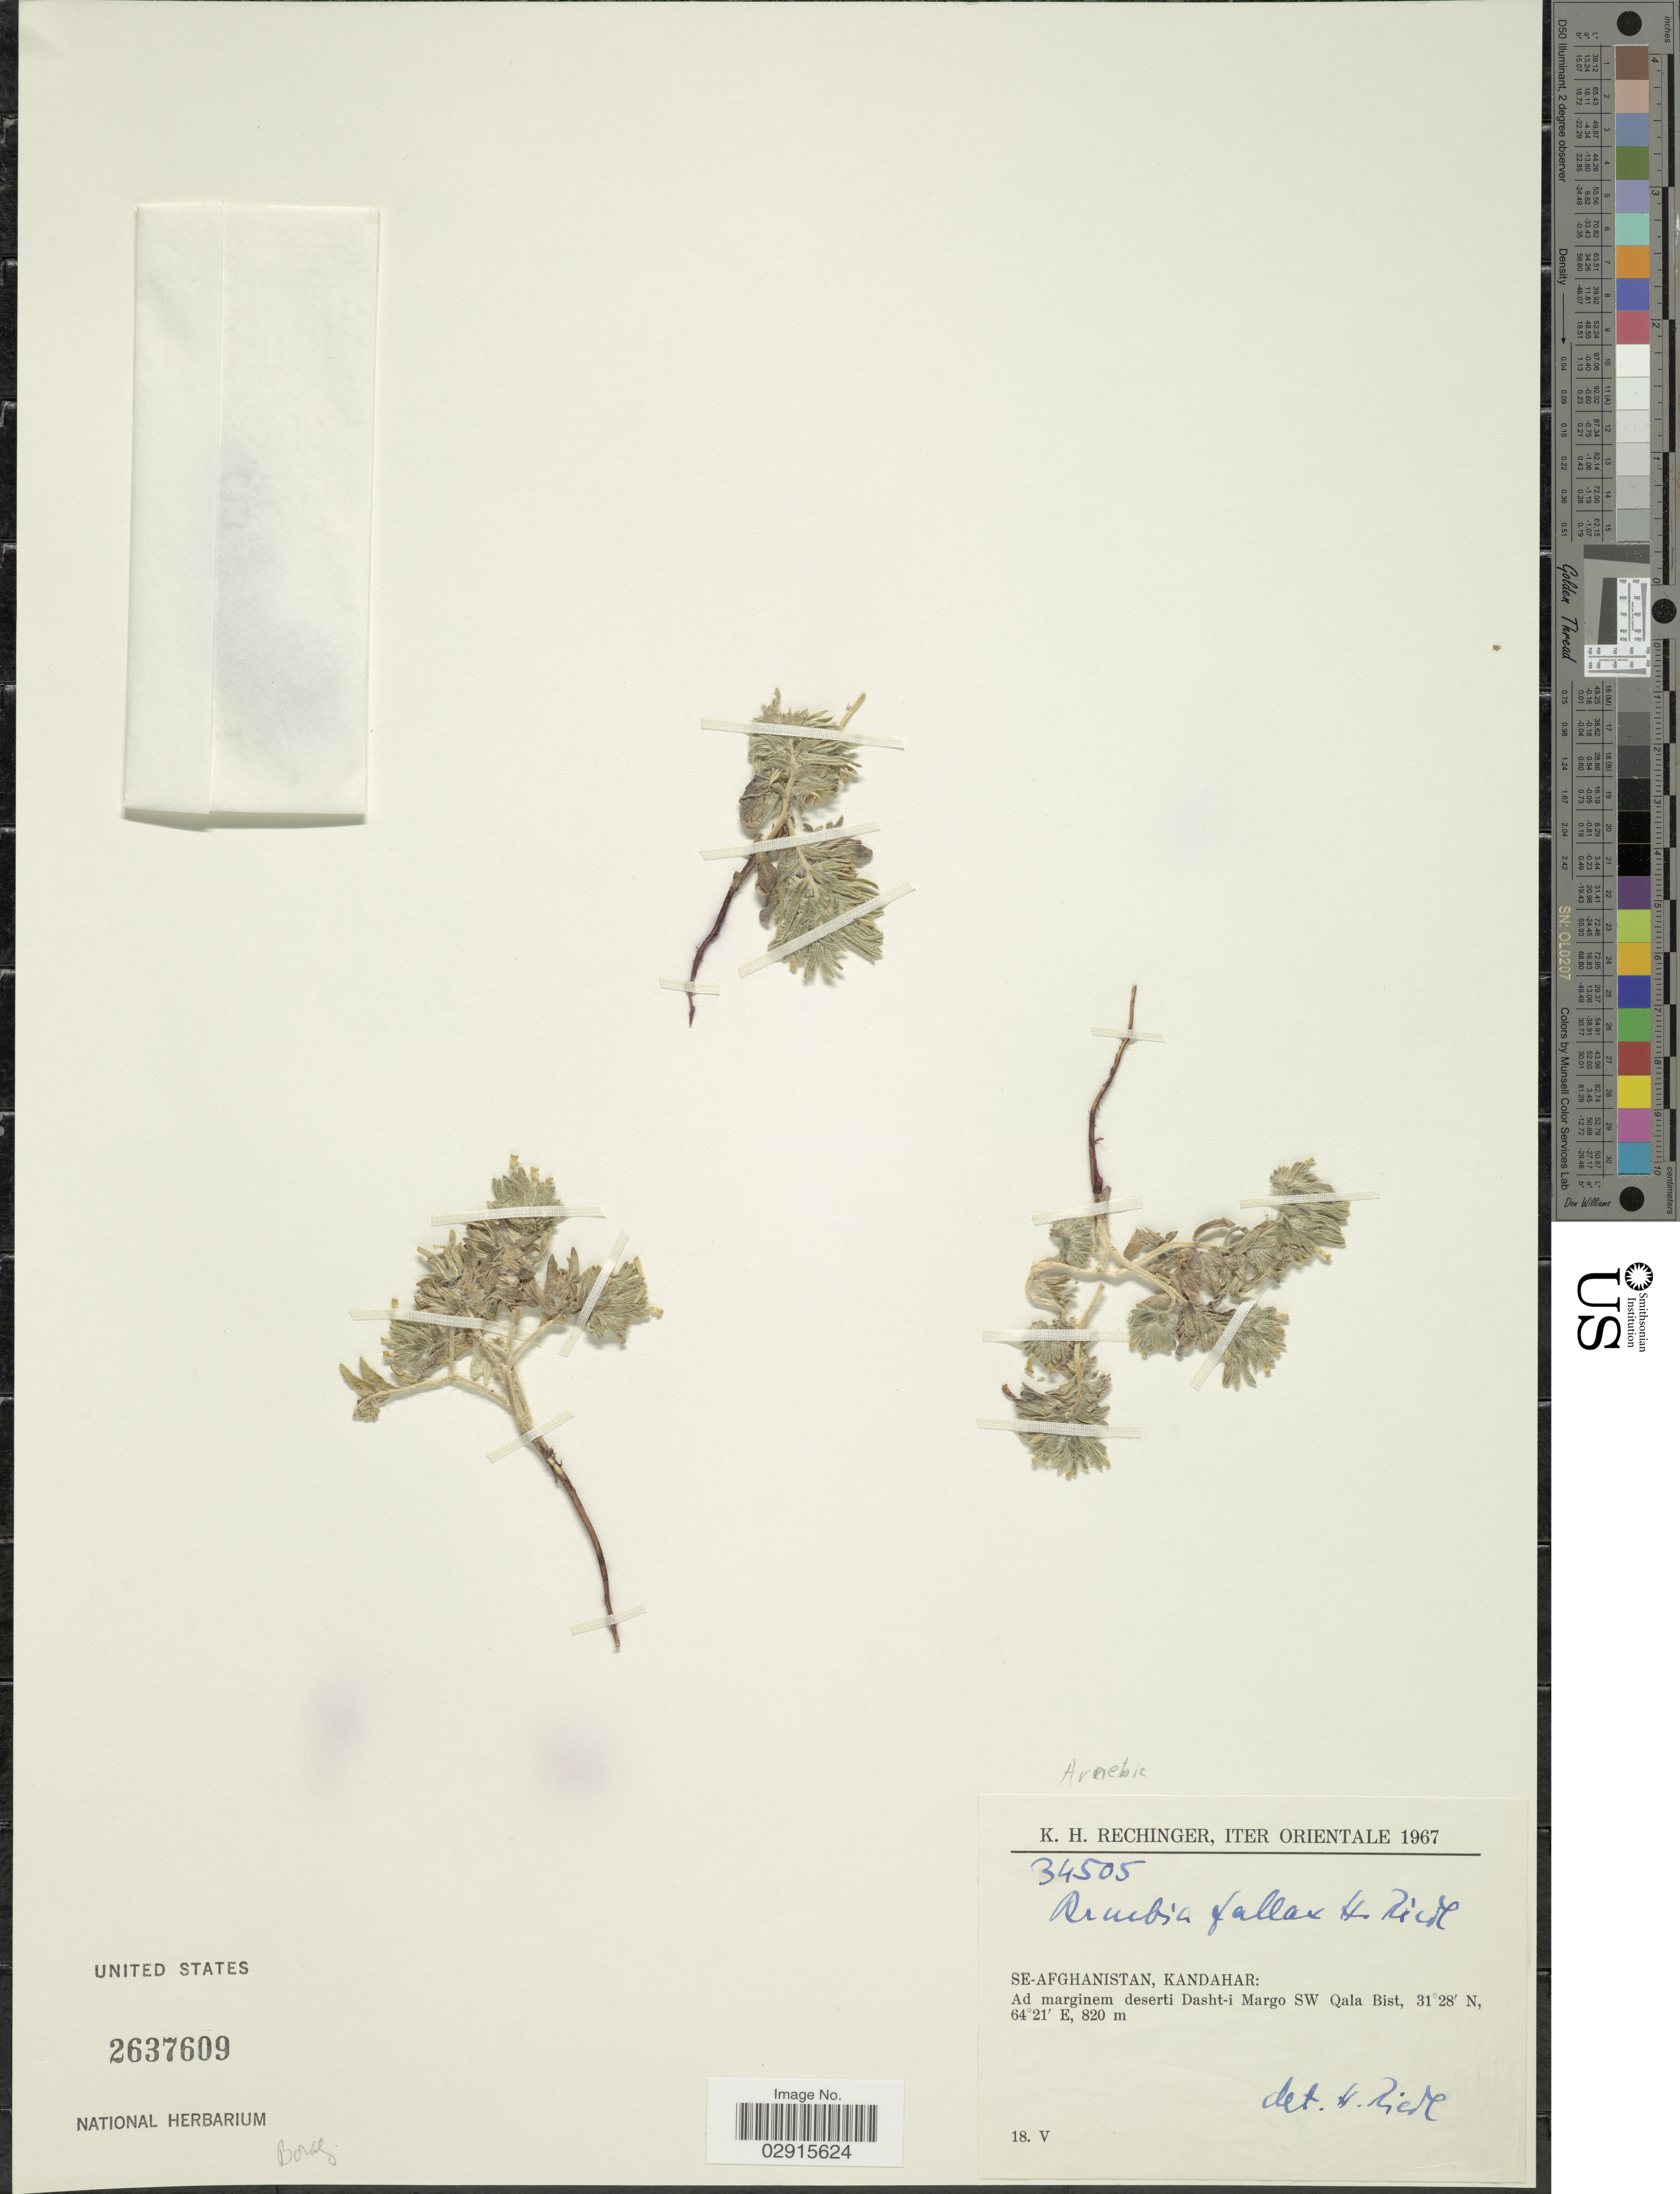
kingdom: Plantae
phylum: Tracheophyta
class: Magnoliopsida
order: Boraginales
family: Boraginaceae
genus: Arnebia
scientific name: Arnebia fallax Riedl ined.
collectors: K. H. Rechinger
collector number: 34505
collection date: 1967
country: Afghanistan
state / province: Kandahar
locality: Orientale, SE-Afghanistan, Kandahar: Ad marginem deserti Dasht-i Margo SW Qala Bist.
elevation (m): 820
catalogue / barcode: US 2637609